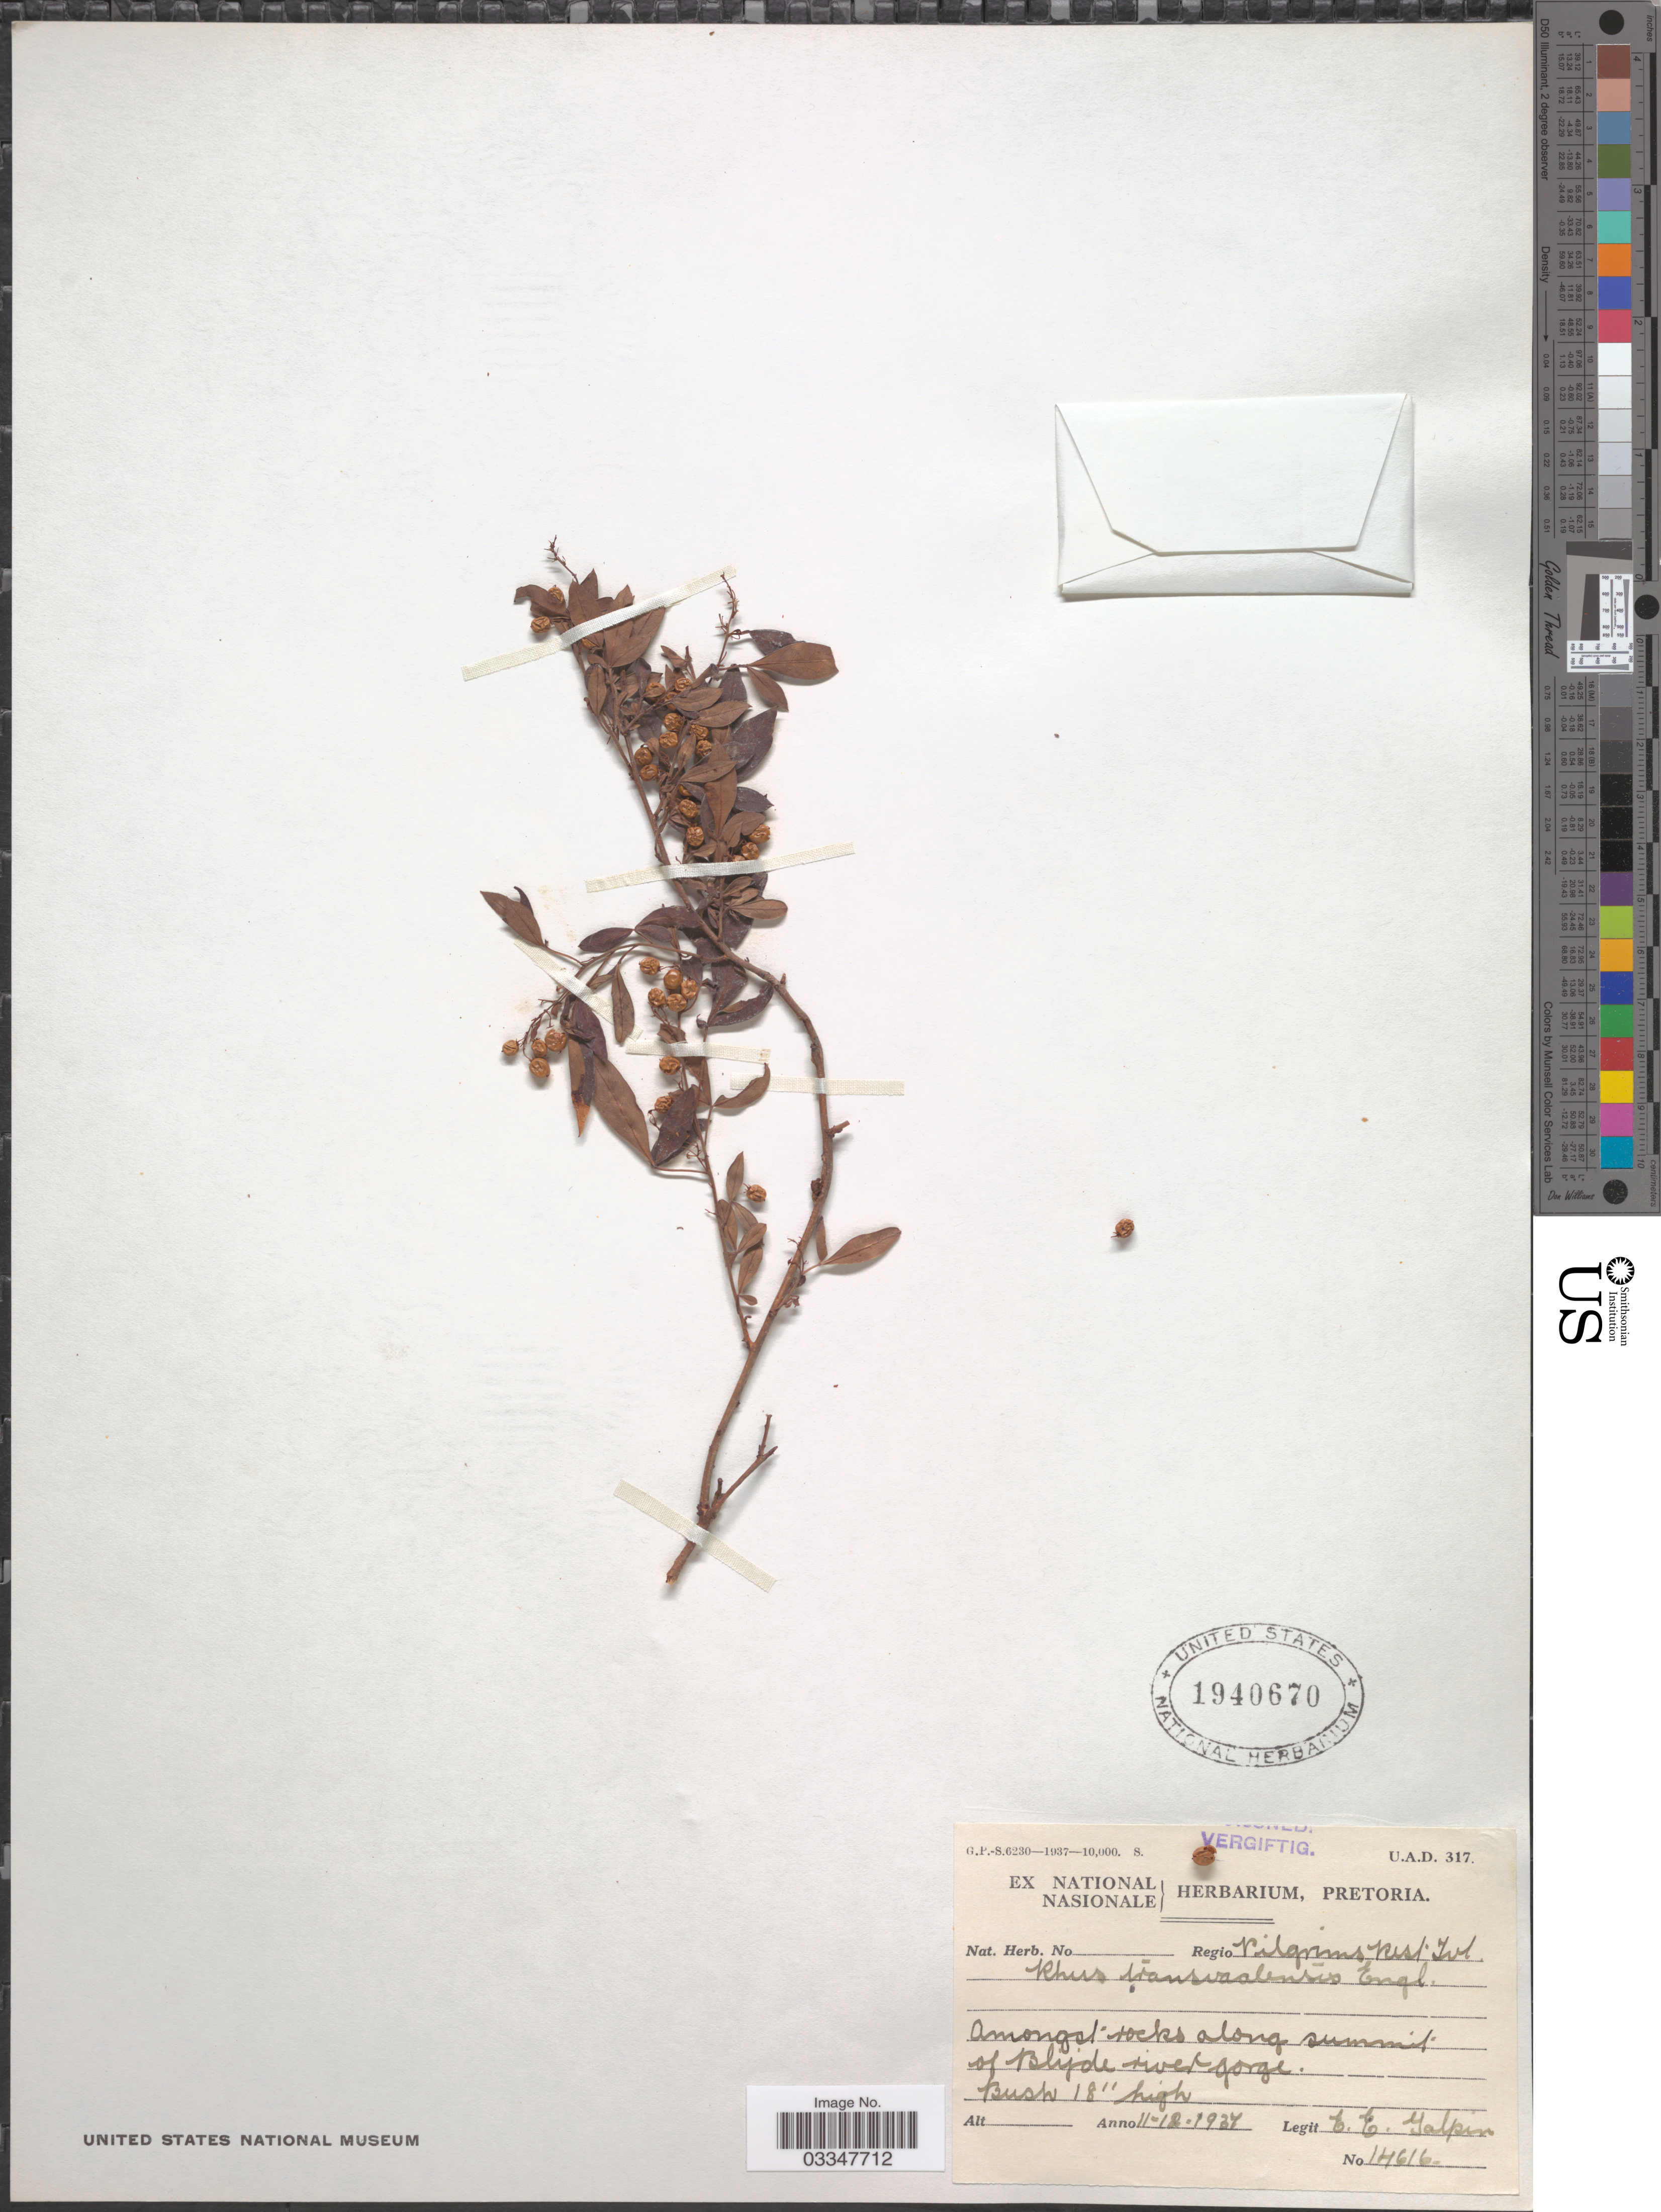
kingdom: Plantae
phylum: Tracheophyta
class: Magnoliopsida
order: Sapindales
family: Anacardiaceae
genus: Rhus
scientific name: Rhus transvaalensis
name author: Engl.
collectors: E. Galpin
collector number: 14616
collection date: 1937-11-18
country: South Africa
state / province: Mpumalanga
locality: Regio Pilgrims Rest, Tvl. Amongst rocks along summit of Blyde river gorge.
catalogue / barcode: US 1940670